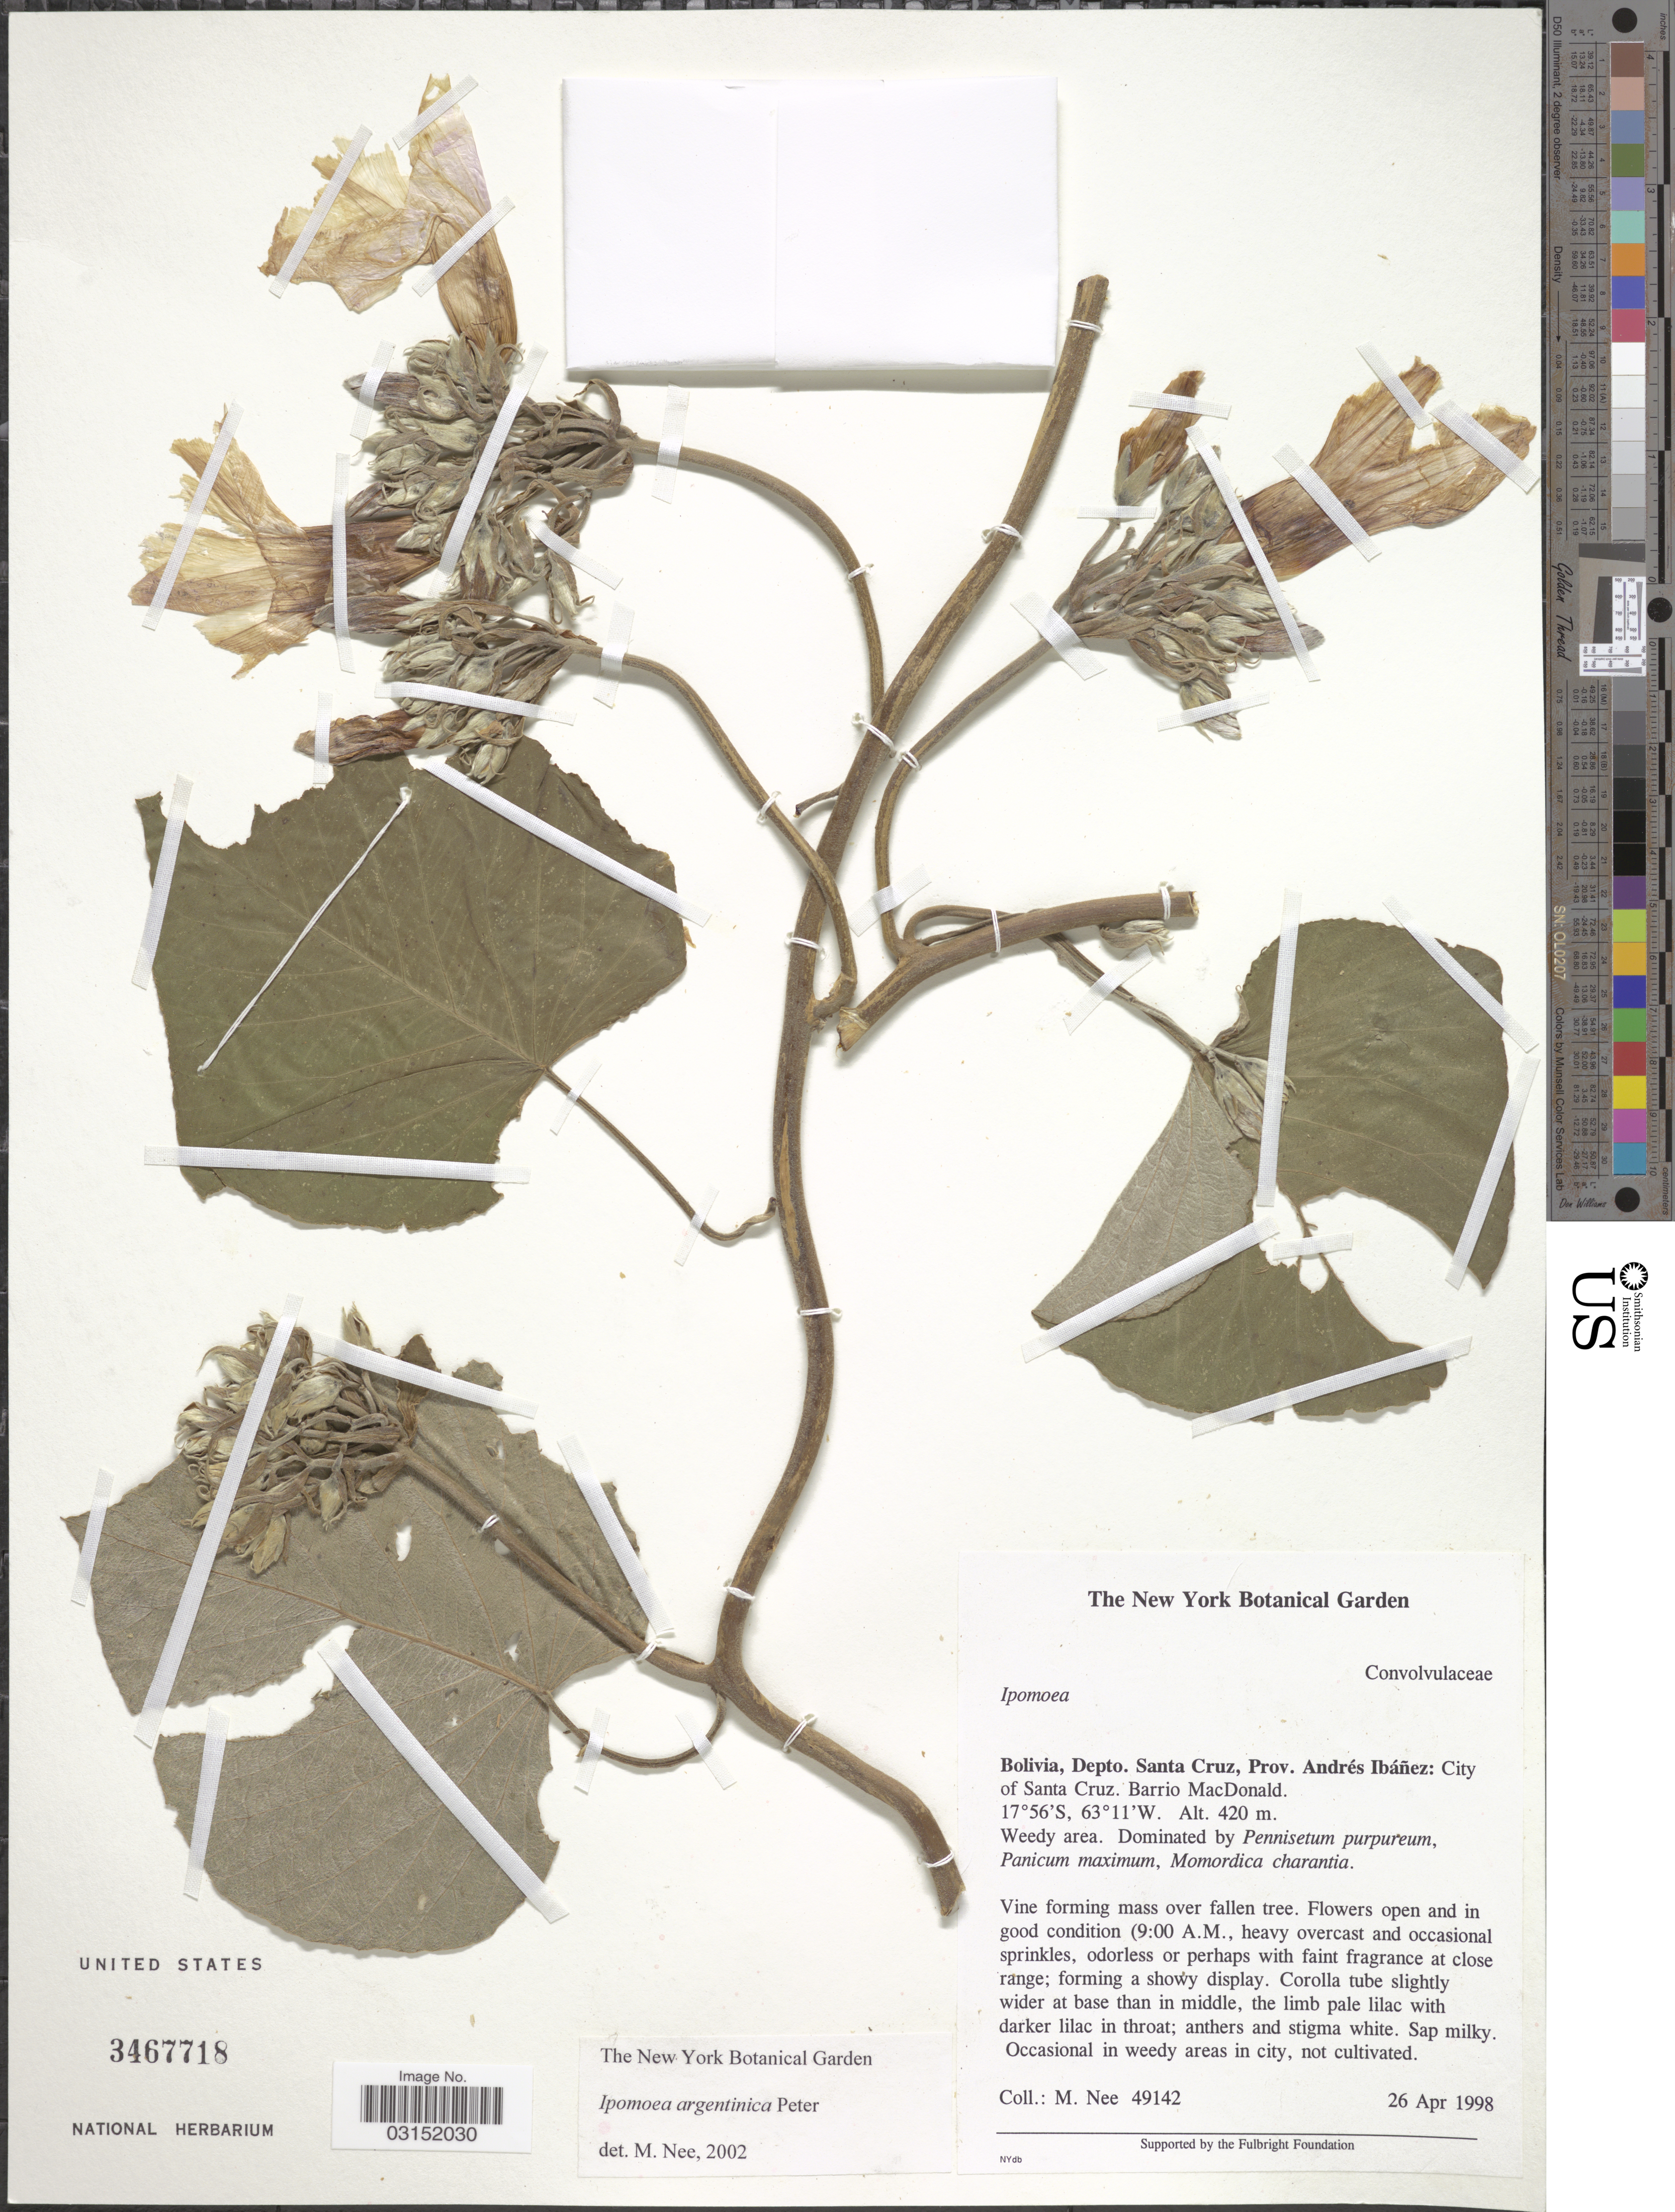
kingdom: Plantae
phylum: Tracheophyta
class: Magnoliopsida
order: Solanales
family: Convolvulaceae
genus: Ipomoea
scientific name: Ipomoea argentinica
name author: Peter in Engl. & Prantl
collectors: M. Nee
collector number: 49142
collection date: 1998-04-26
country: Bolivia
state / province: Santa Cruz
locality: Depto. Santa Cruz, Prov. Andrés Ibáñez: City of Santa Cruz, Barrio MacDonald.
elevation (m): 420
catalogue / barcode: US 3467718